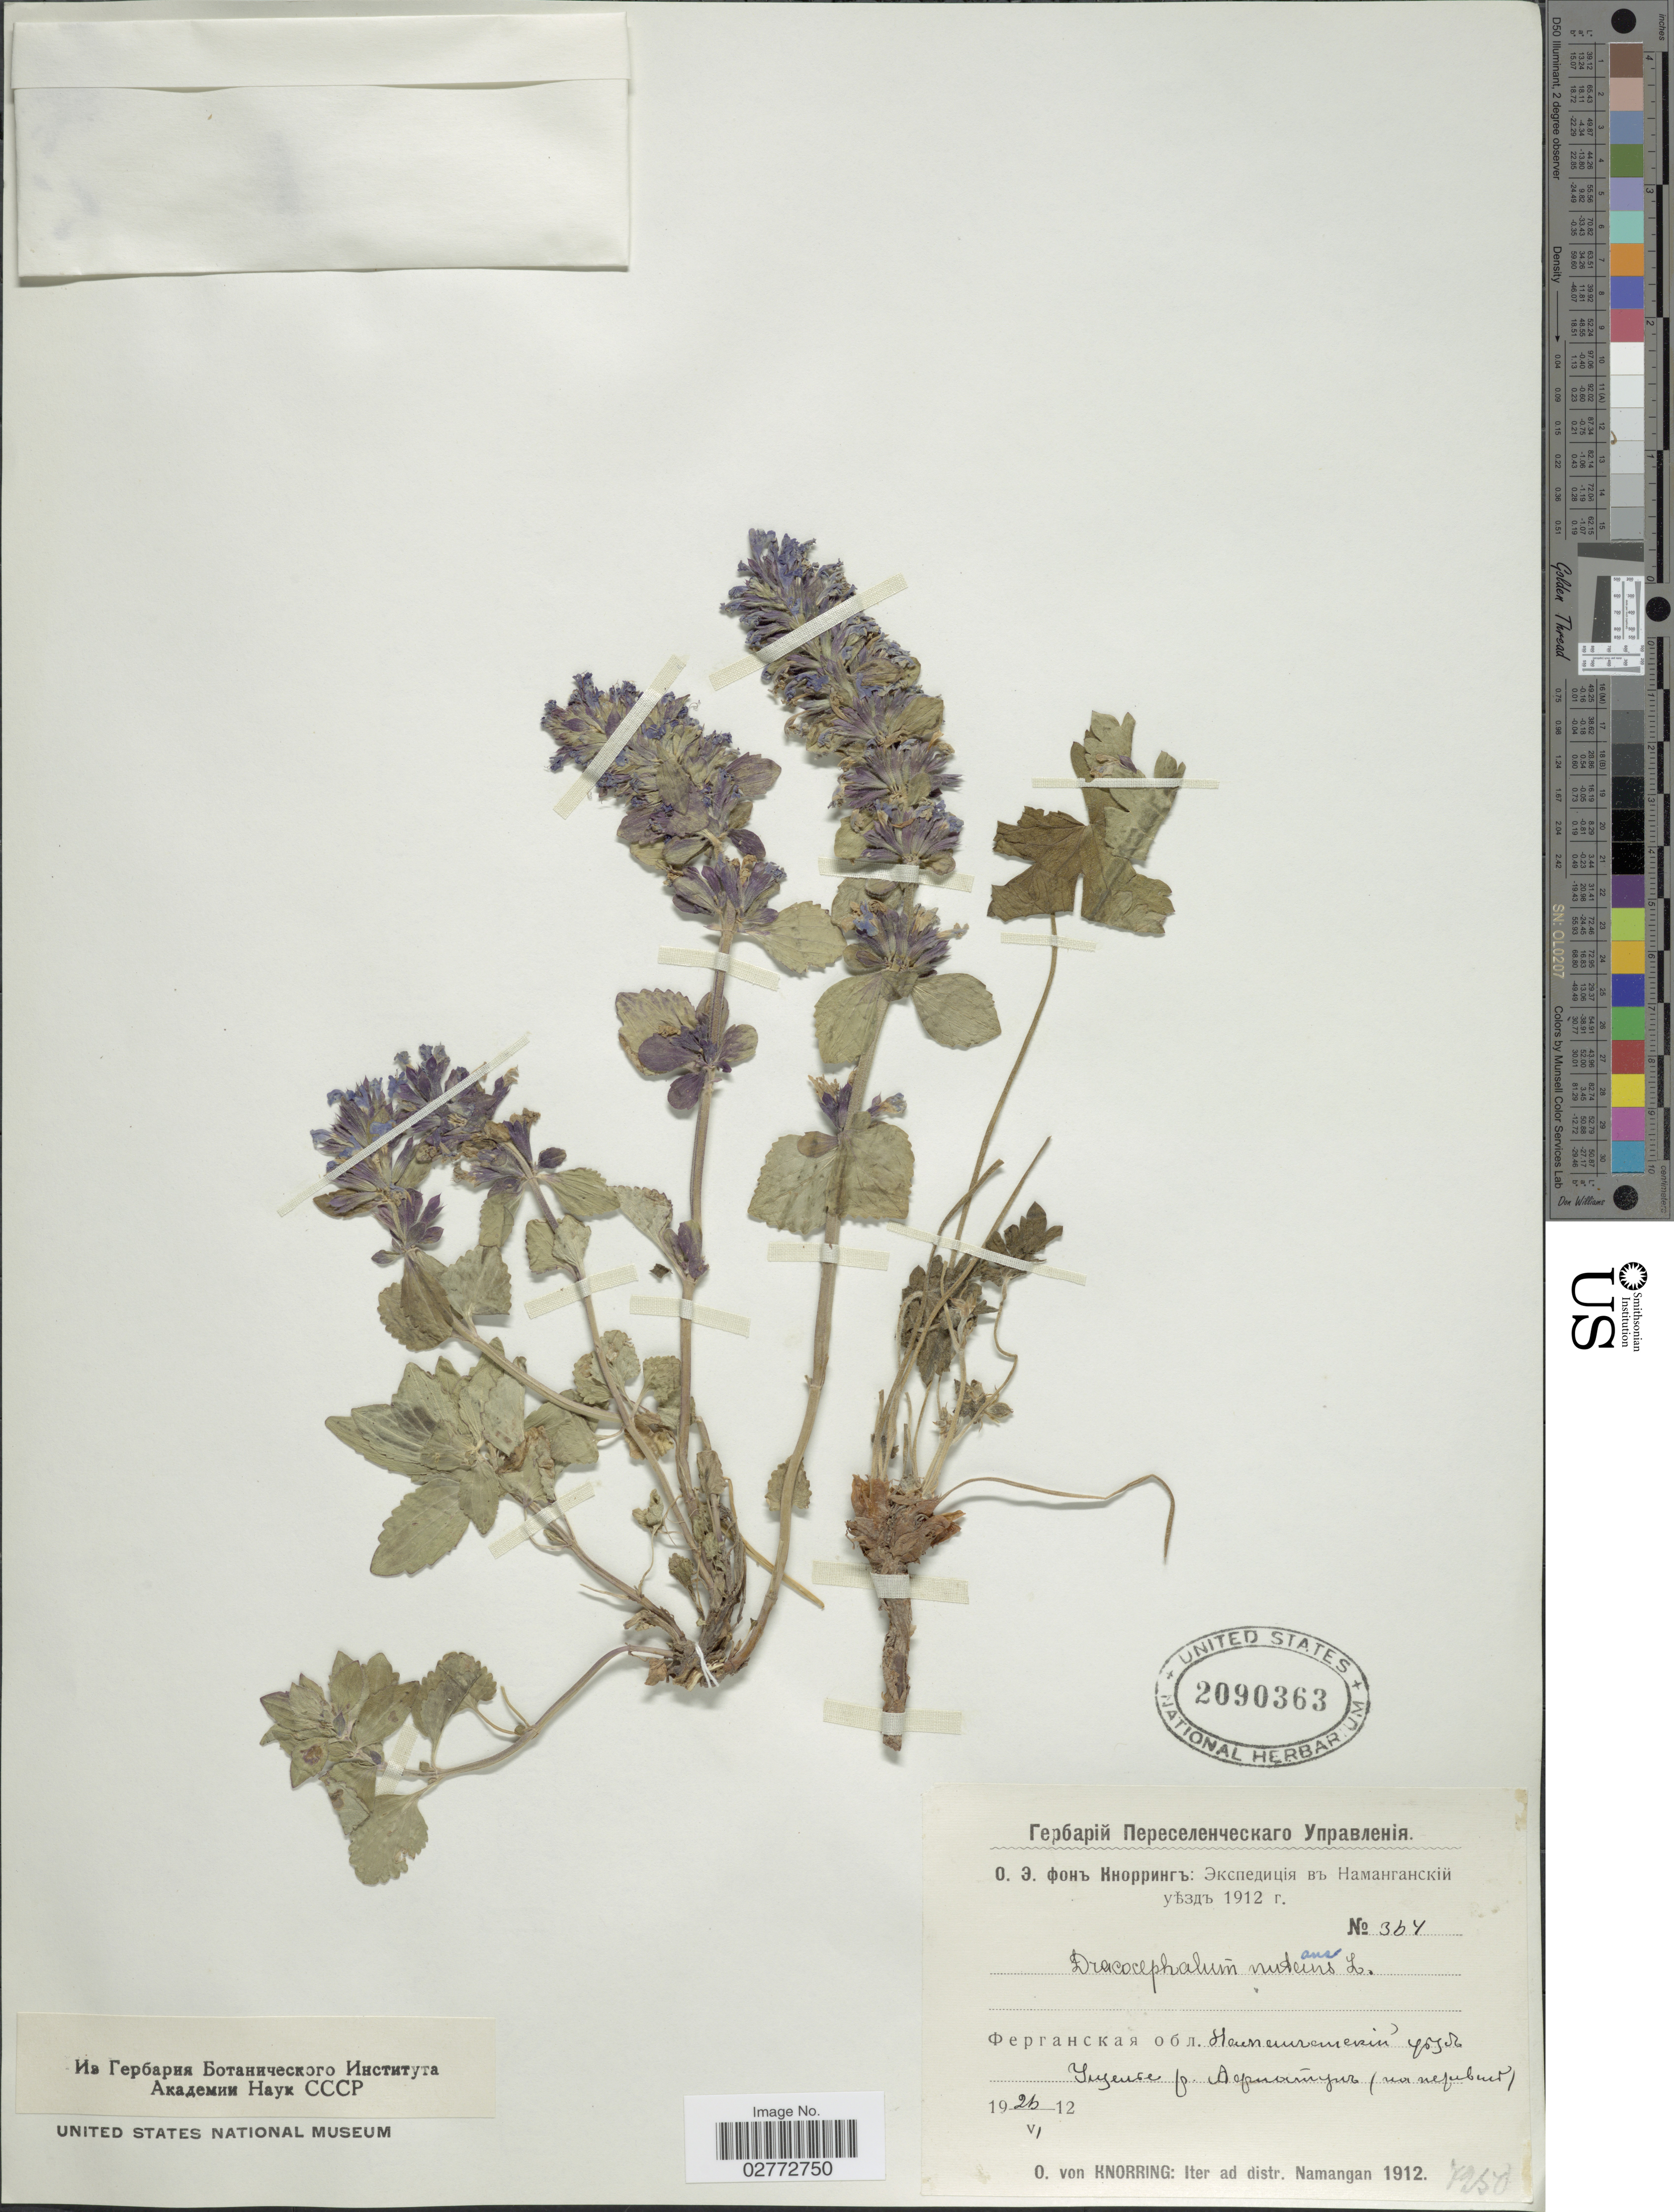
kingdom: Plantae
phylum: Tracheophyta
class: Magnoliopsida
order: Lamiales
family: Lamiaceae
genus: Dracocephalum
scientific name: Dracocephalum nutans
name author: L.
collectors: O. Knorring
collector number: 364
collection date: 1912-06-26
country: Uzbekistan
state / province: Namangan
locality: X. Iter ad distr. Namangan.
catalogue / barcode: US 2090363